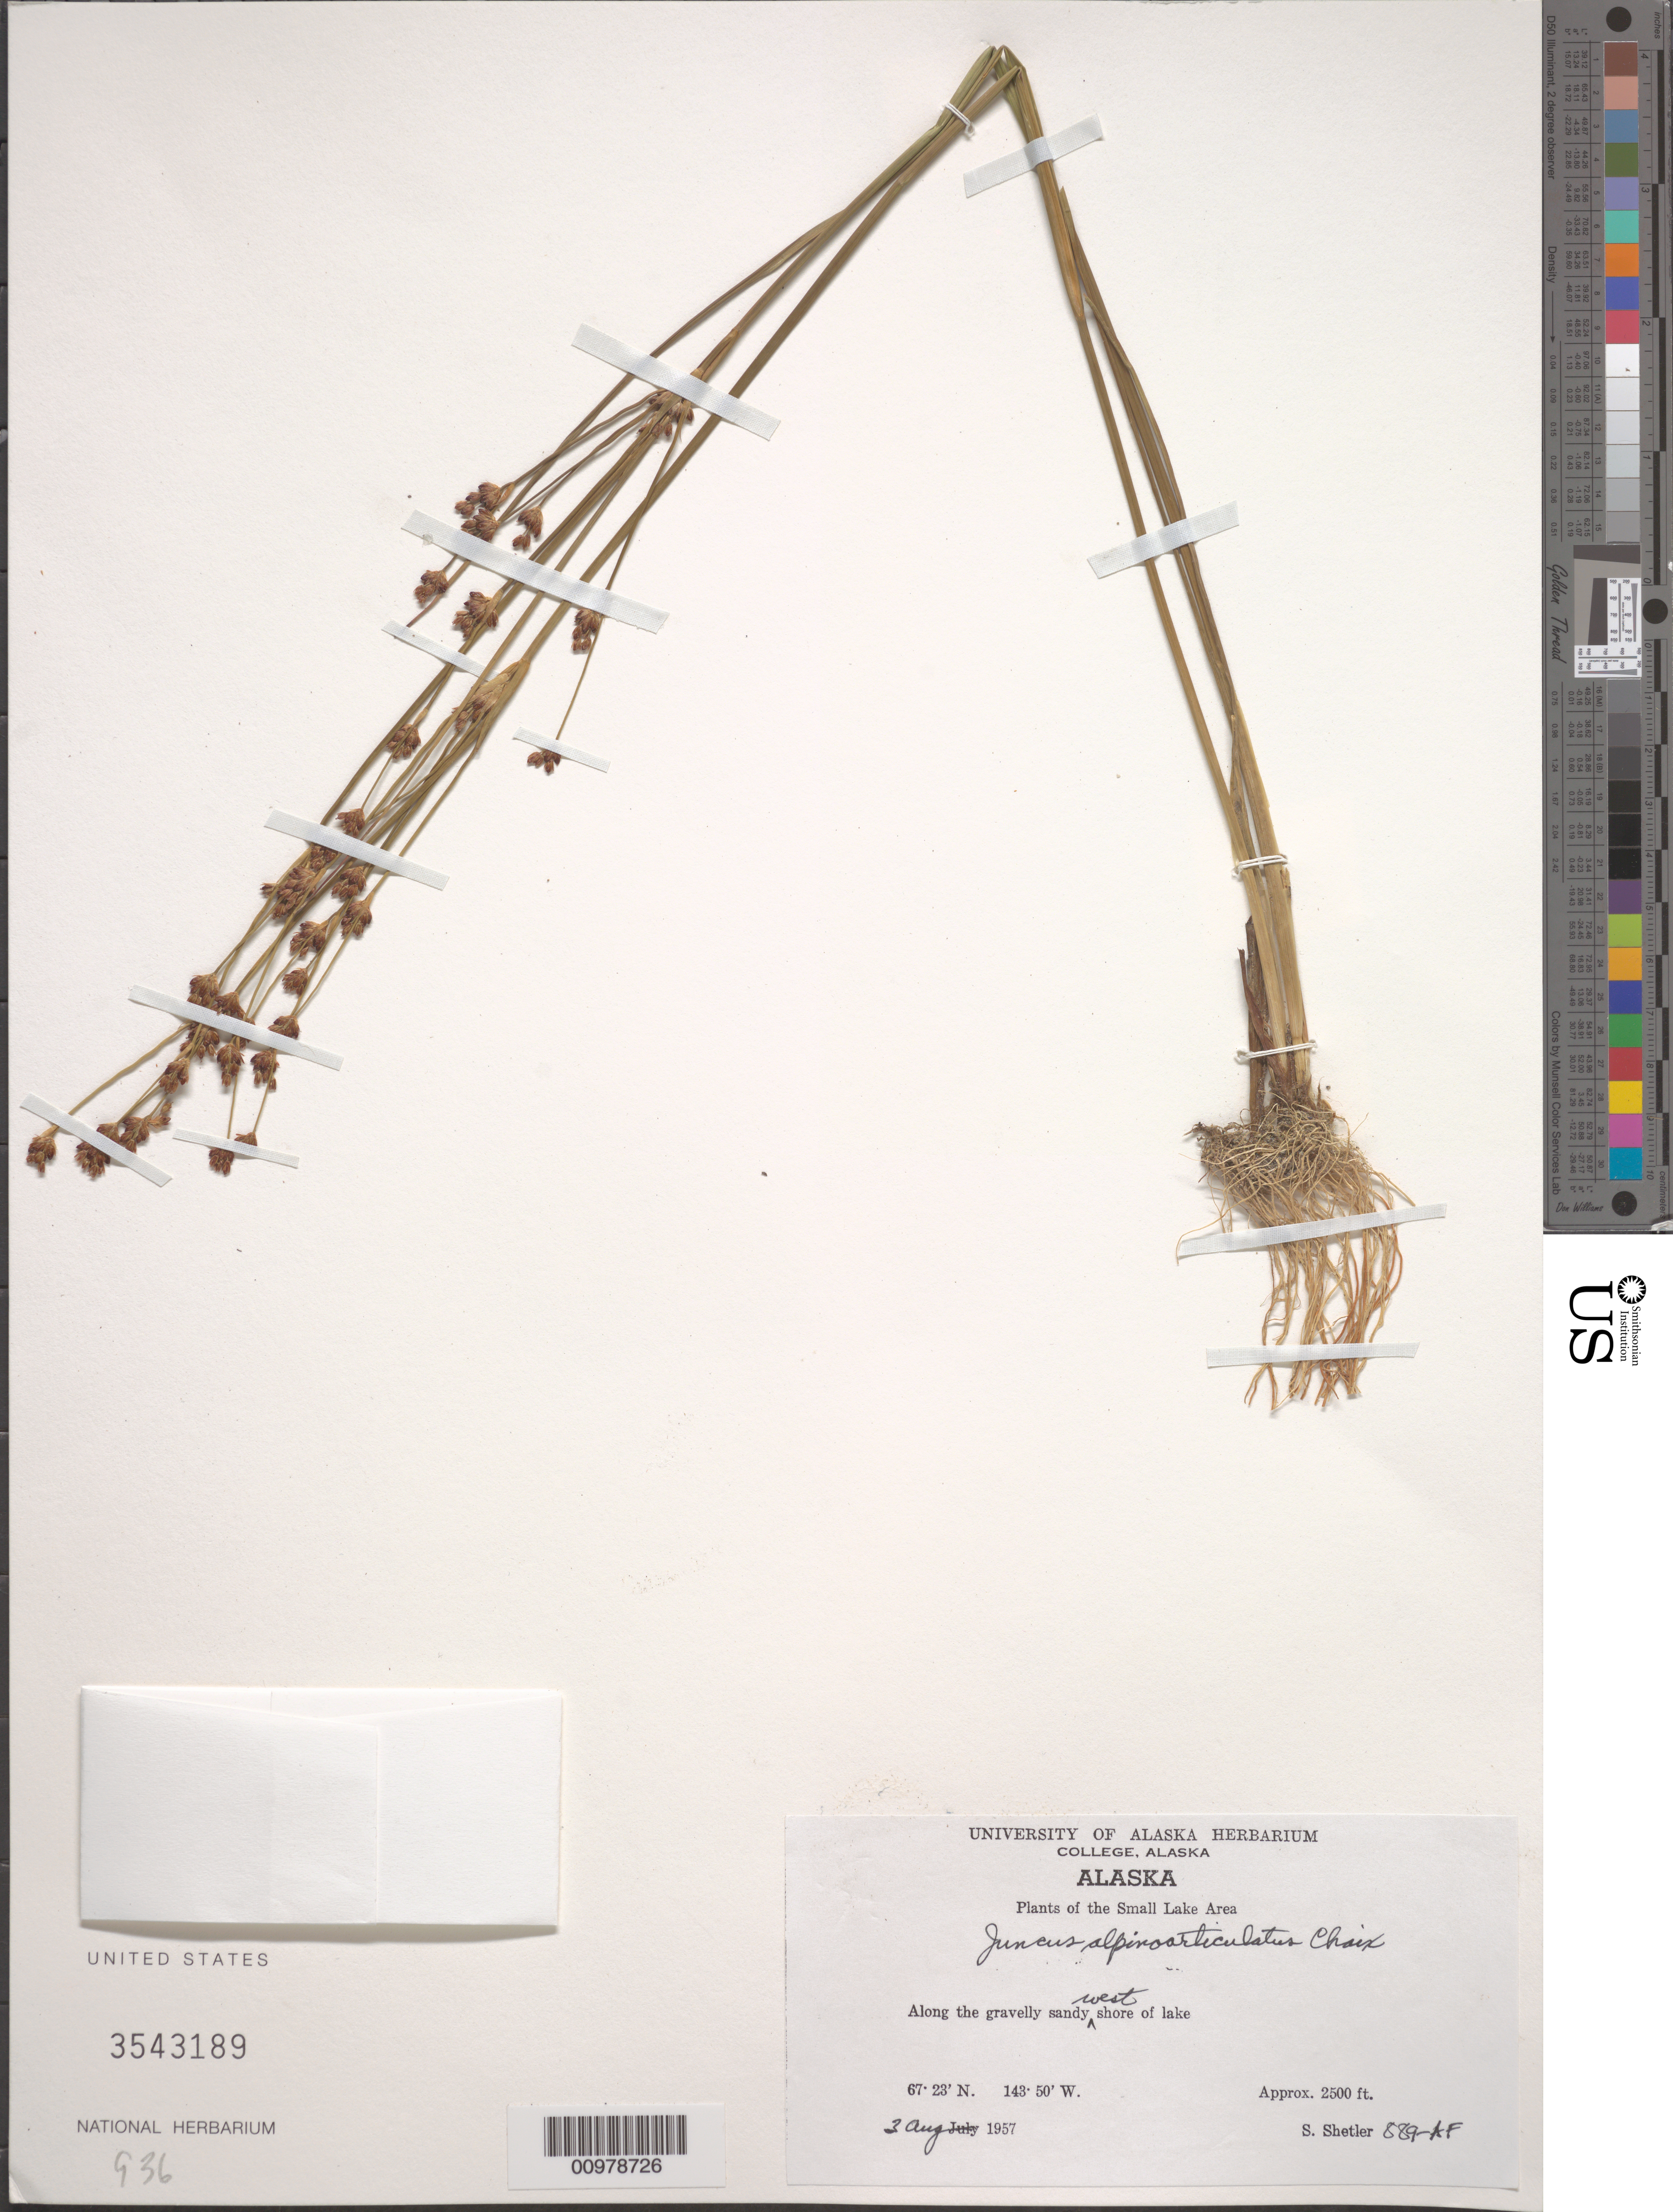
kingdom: Plantae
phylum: Tracheophyta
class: Liliopsida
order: Poales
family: Juncaceae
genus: Juncus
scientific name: Juncus alpinoarticulatus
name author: Vill.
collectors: S. Shetler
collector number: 889-AF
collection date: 1957-08-03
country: United States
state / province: Alaska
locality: Small Lake Area. Along the gravelly sandy west shore of lake.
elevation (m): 762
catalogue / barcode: US 3543189